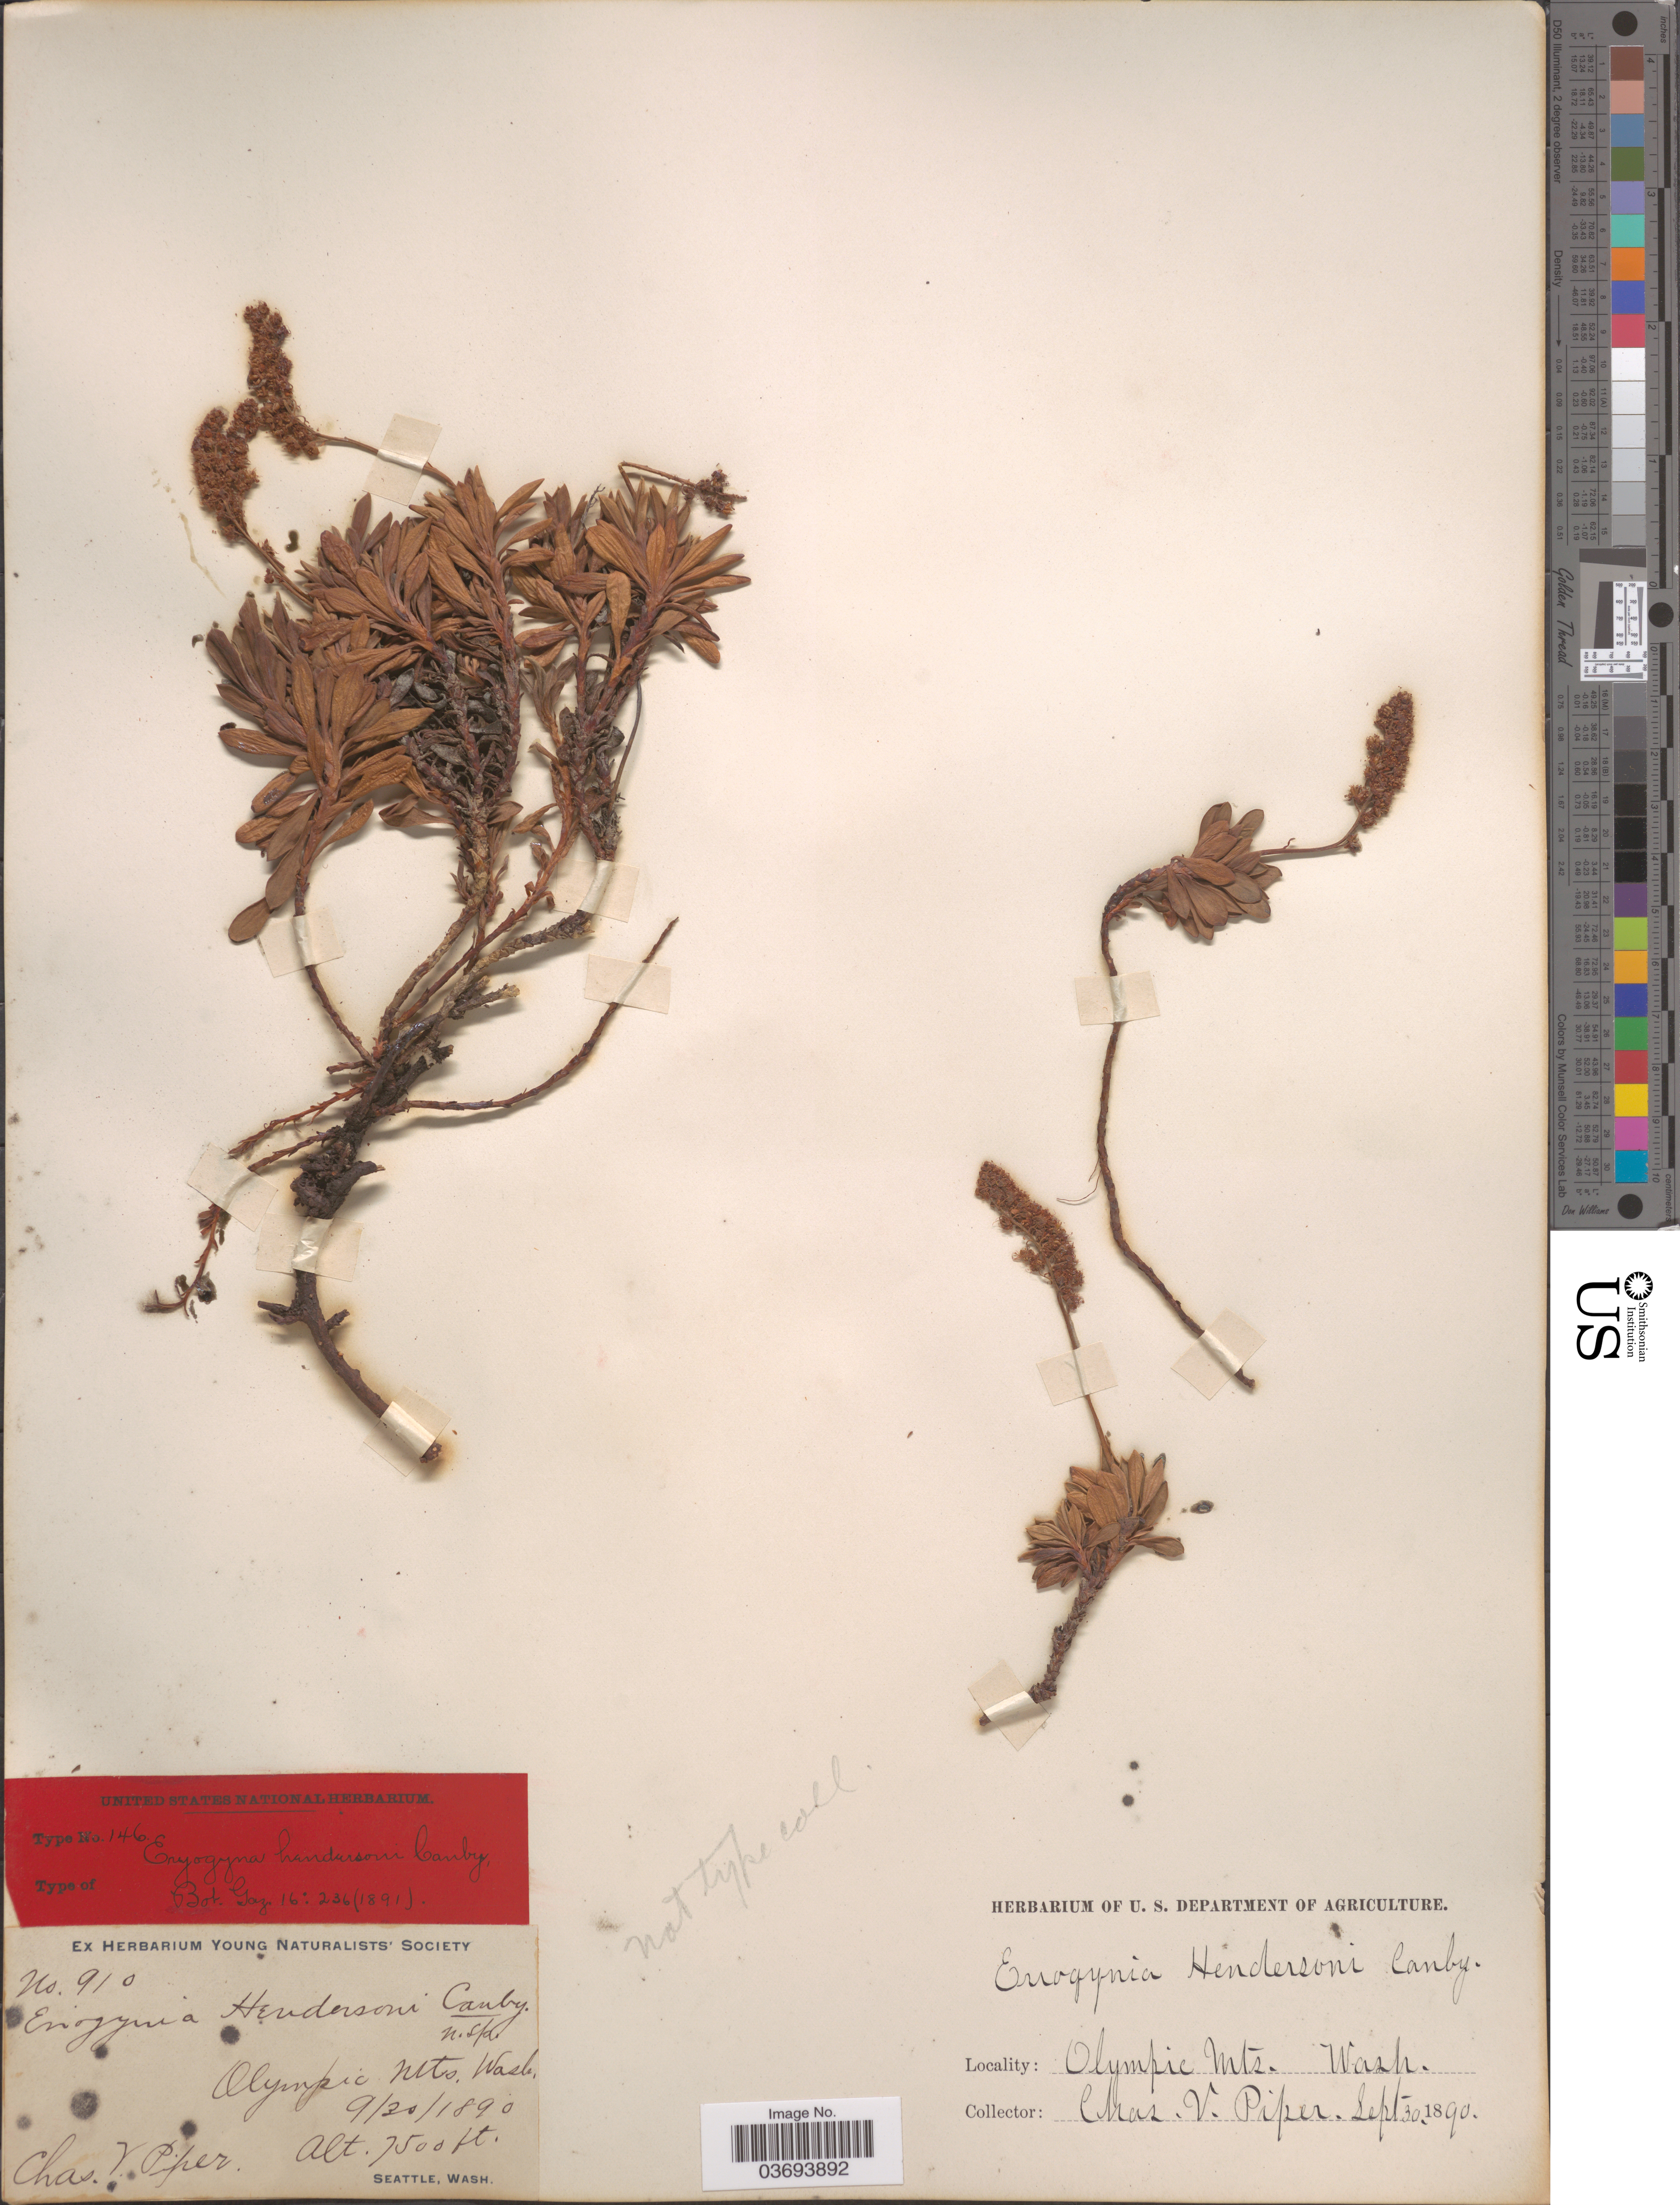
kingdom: Plantae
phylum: Tracheophyta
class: Magnoliopsida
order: Rosales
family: Rosaceae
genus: Petrophytum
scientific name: Petrophytum hendersonii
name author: (Canby) Rydb.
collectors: C. V. Piper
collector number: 910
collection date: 1890-09-30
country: United States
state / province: Washington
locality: Olympic Mts.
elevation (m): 2286